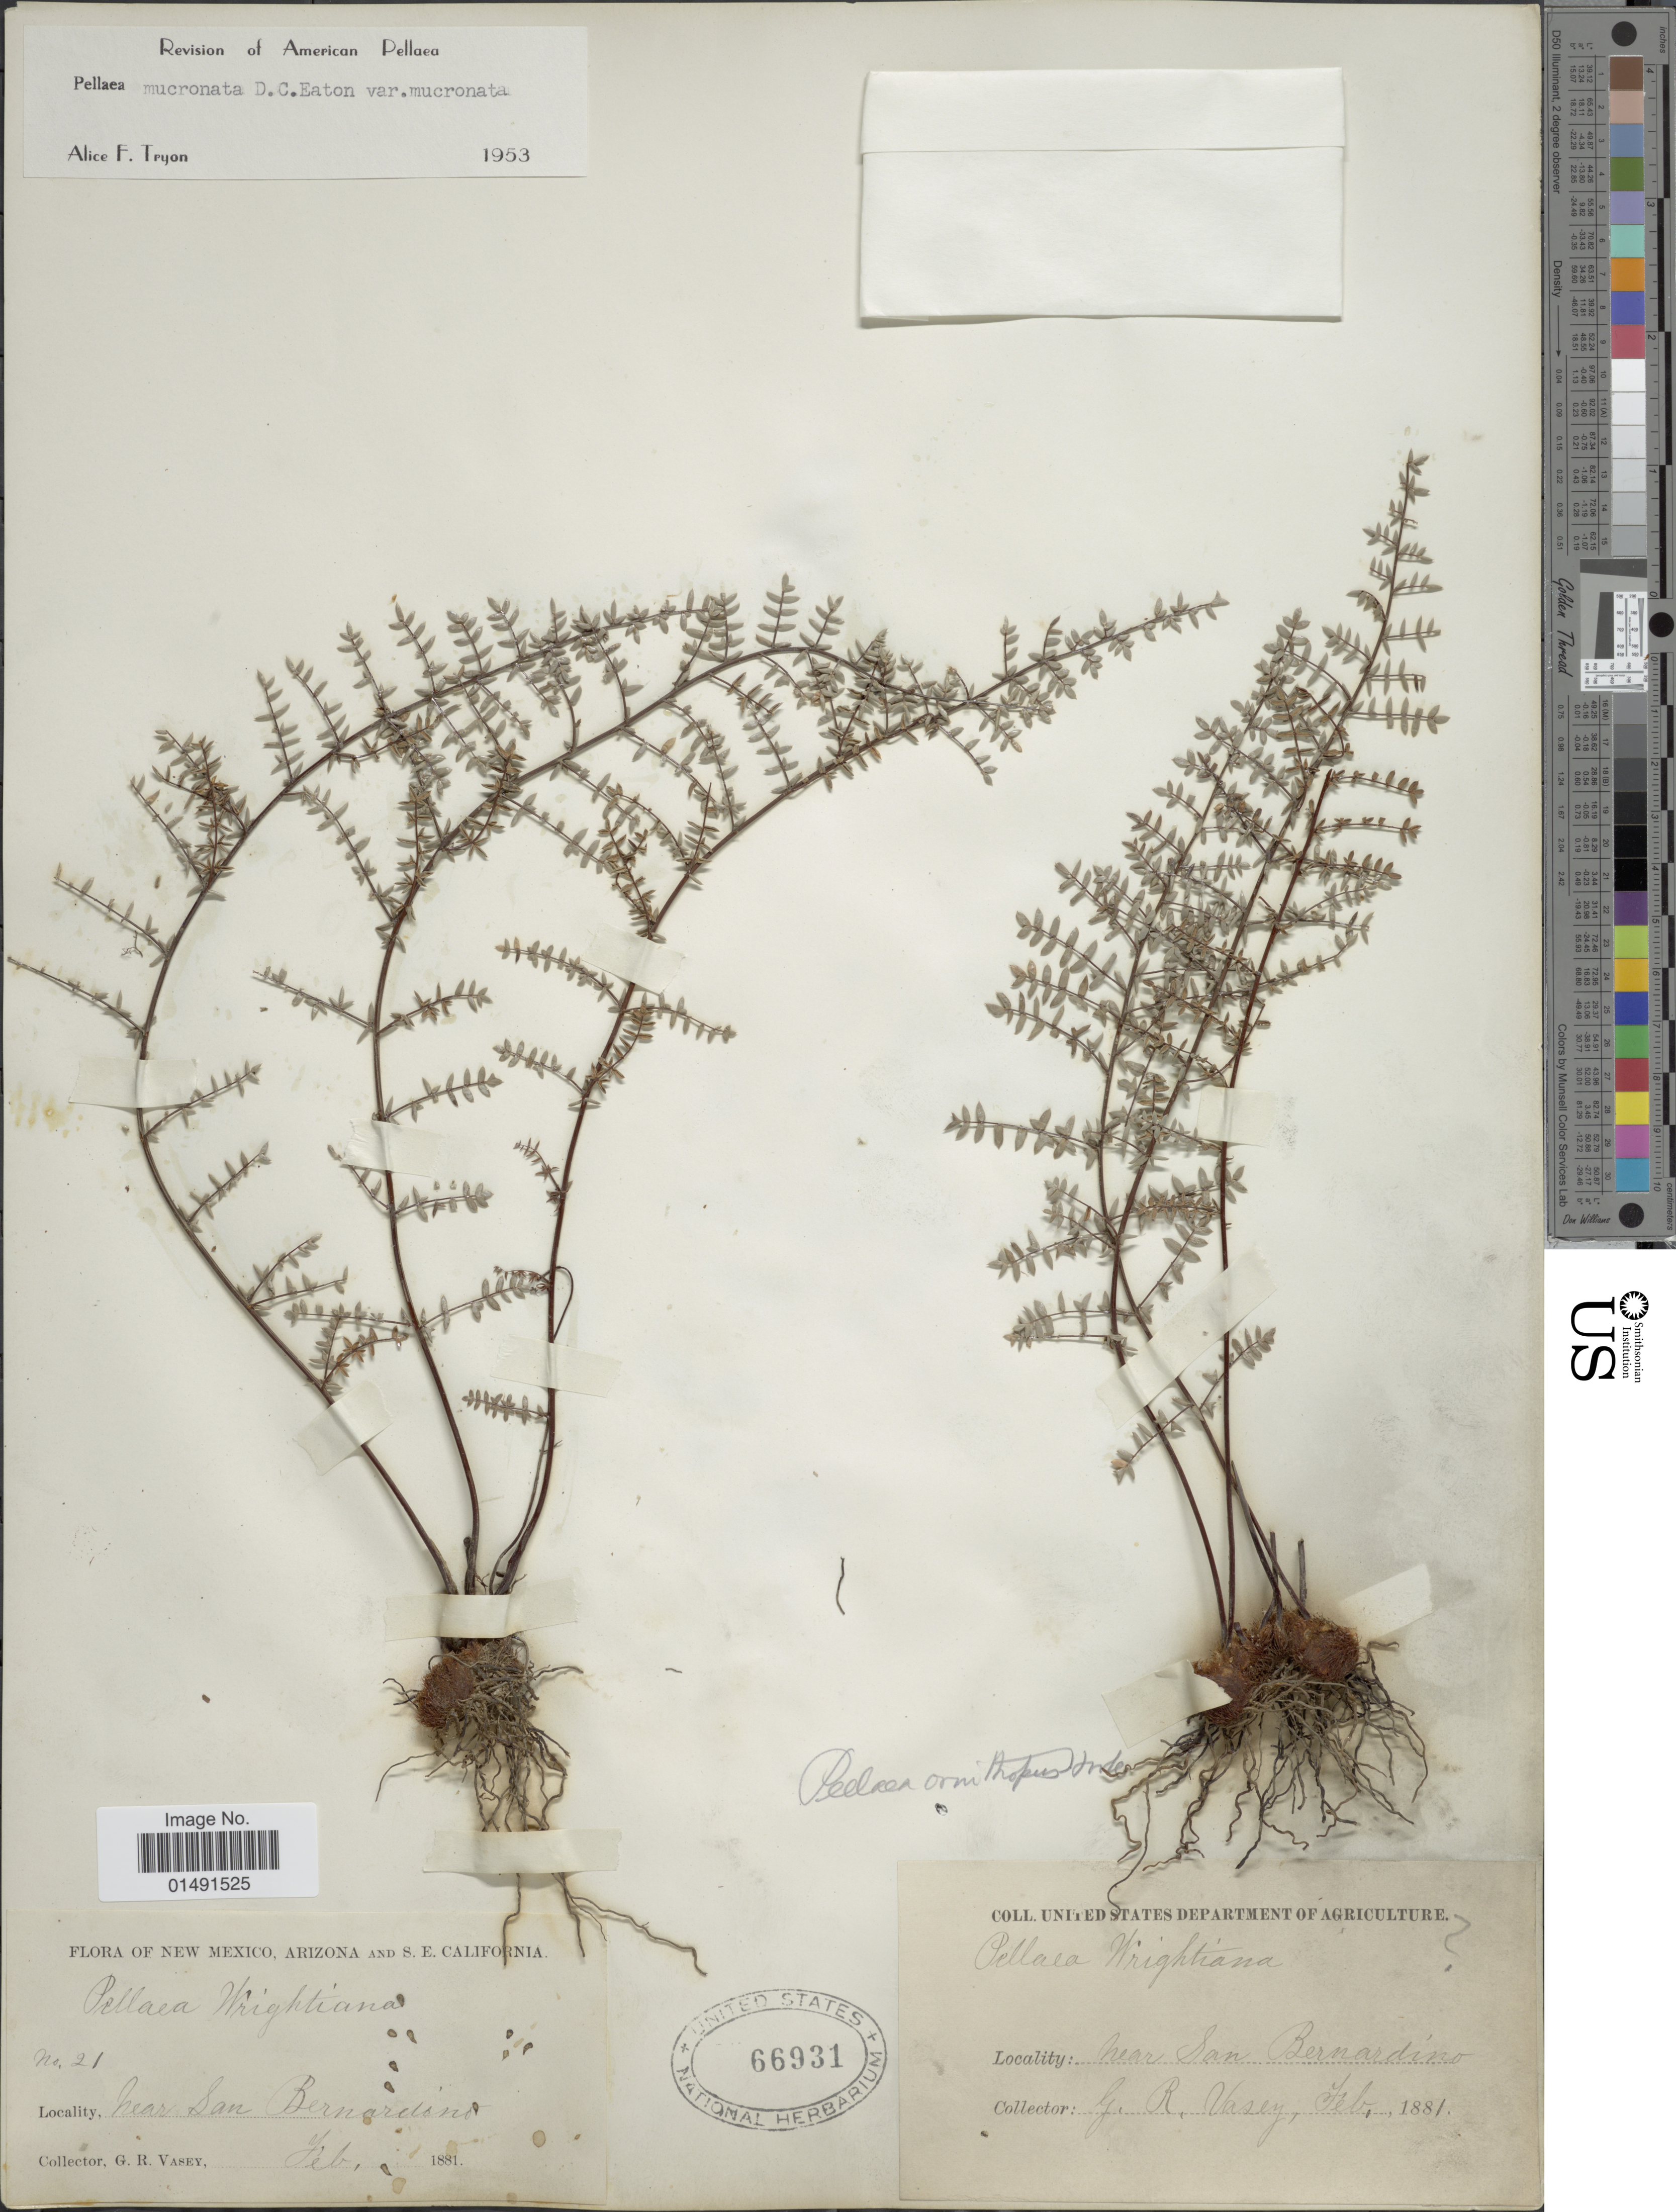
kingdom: Plantae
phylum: Tracheophyta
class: Polypodiopsida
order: Polypodiales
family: Pteridaceae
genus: Pellaea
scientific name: Pellaea mucronata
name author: (D.C. Eaton) D.C. Eaton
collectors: G. R. Vasey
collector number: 21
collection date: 1881-02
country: United States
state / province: California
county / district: San Bernardino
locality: New Mexico, Arizona and S.E. California, near San Bernardino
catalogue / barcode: US 66931